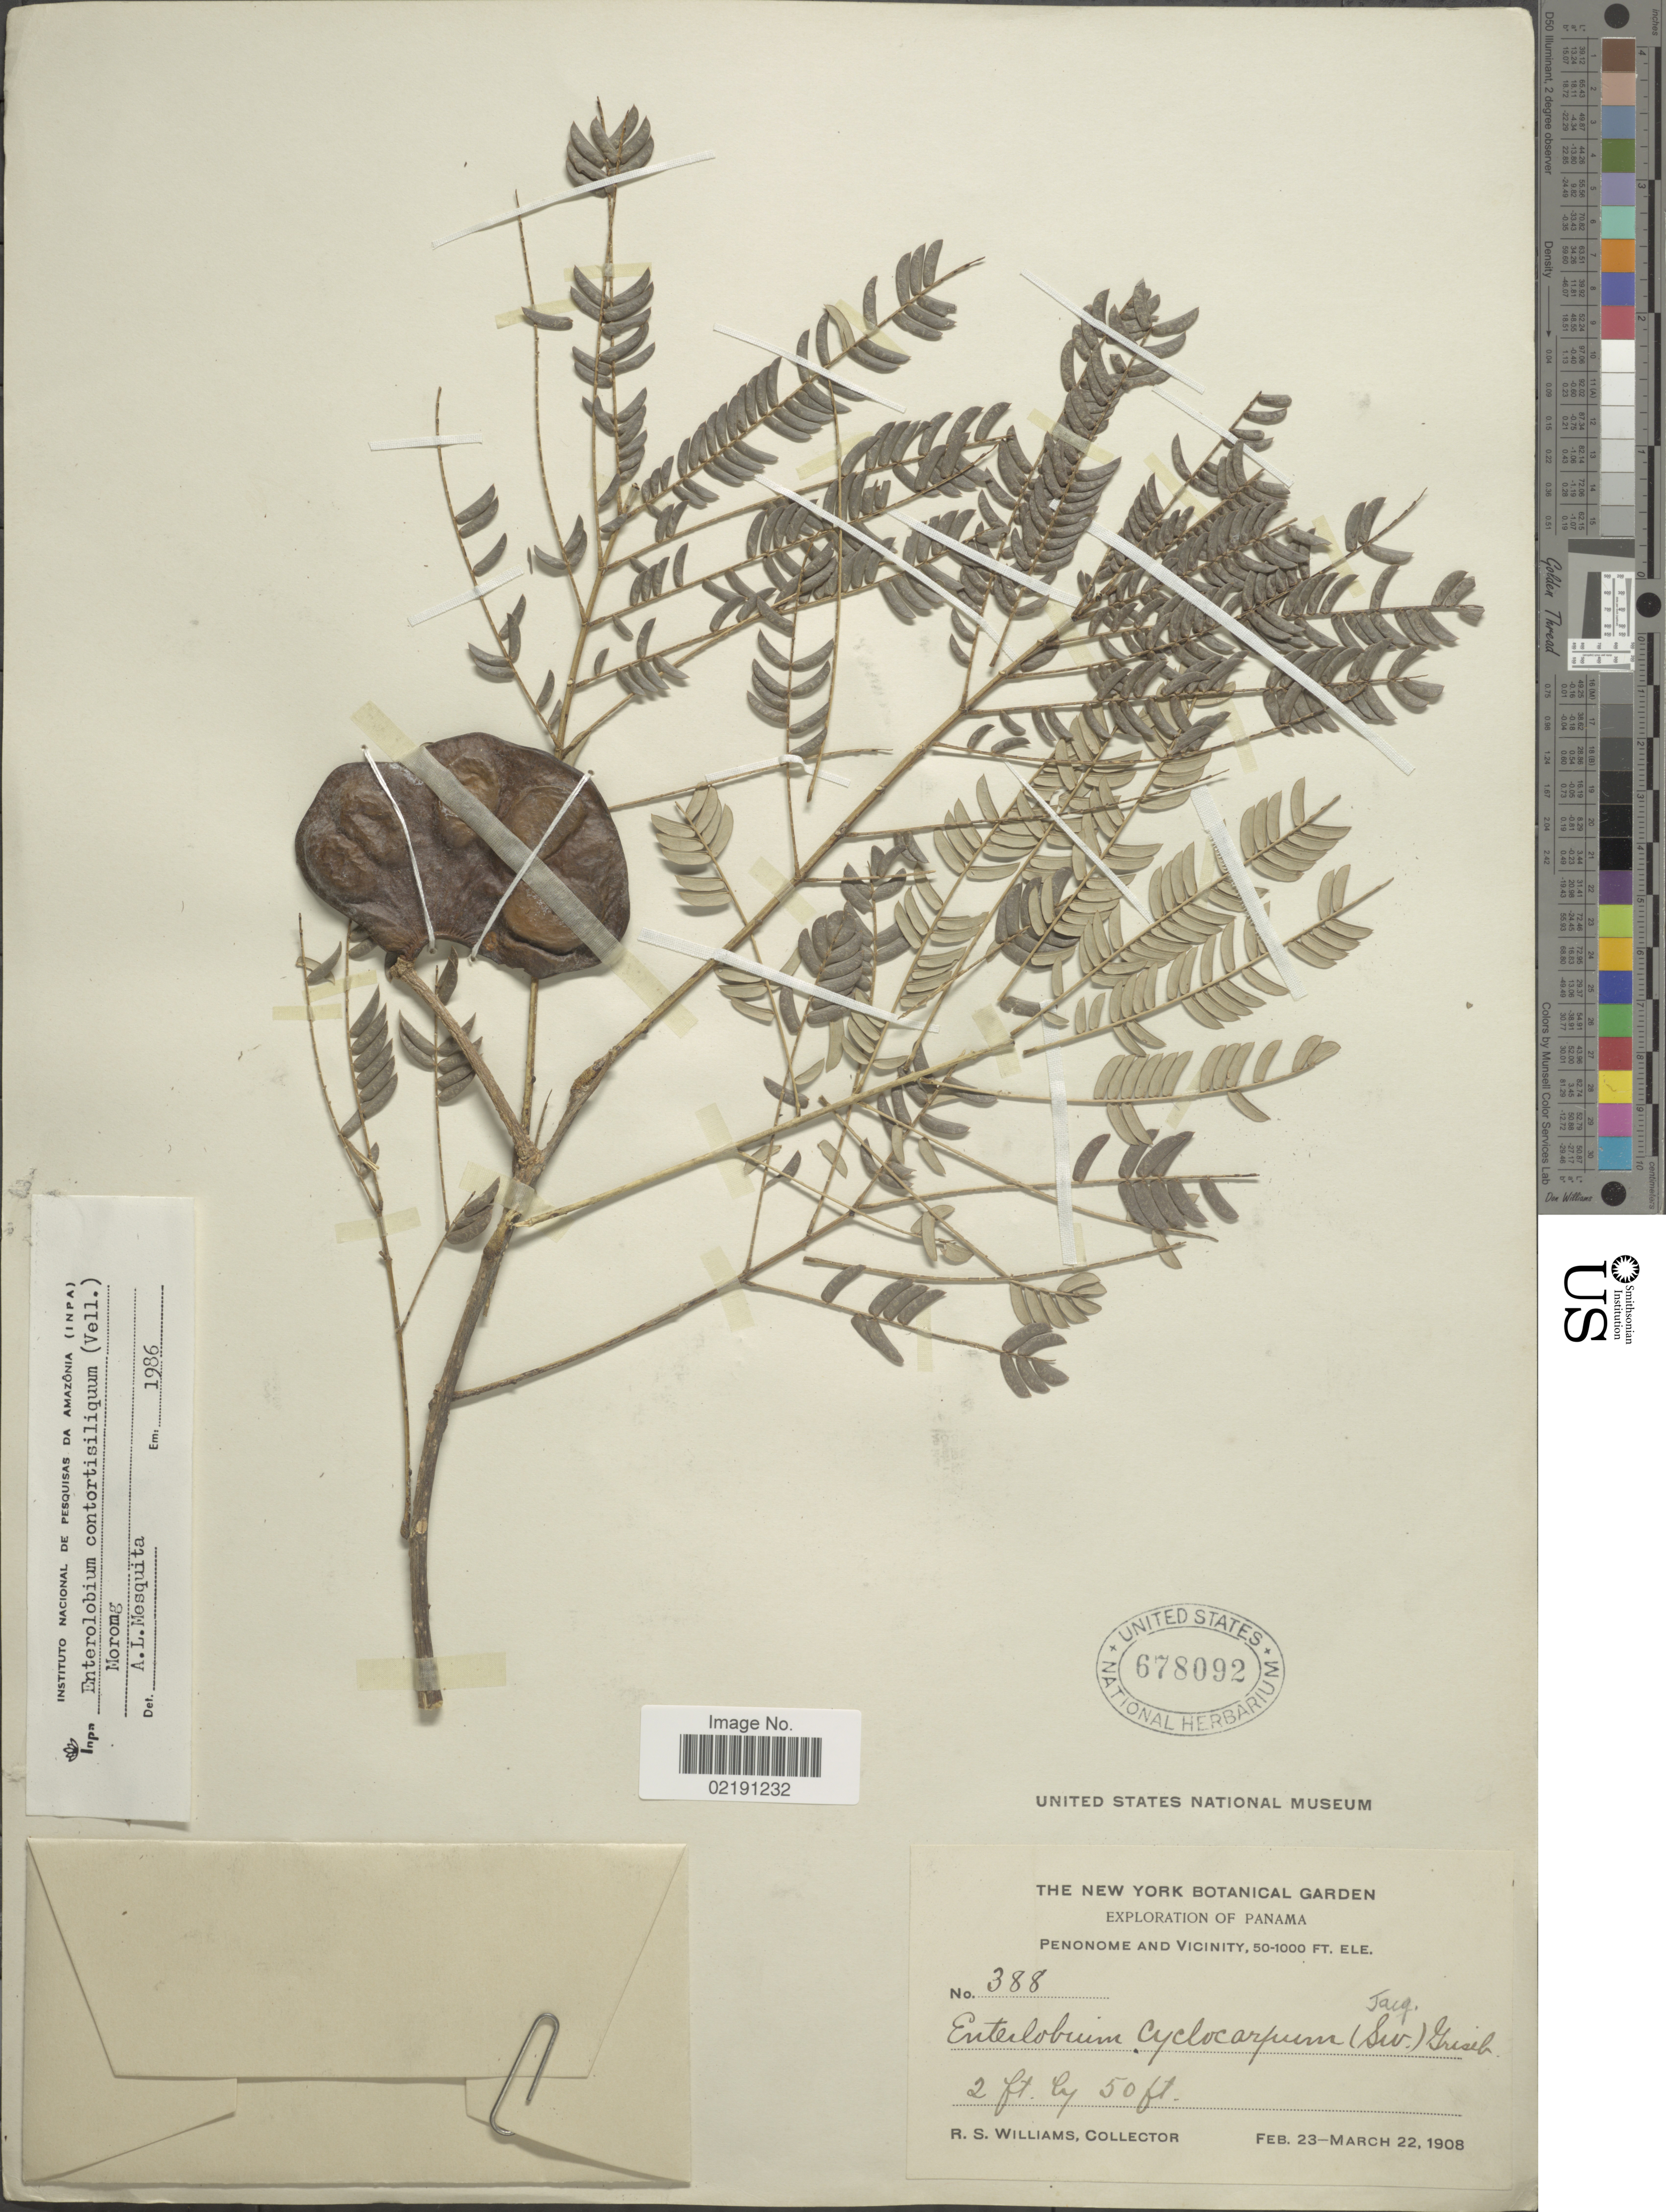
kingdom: Plantae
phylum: Tracheophyta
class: Magnoliopsida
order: Fabales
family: Fabaceae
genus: Enterolobium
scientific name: Enterolobium contortisiliquum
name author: (Vell.) Morong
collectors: R. S. Williams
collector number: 388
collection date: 1908-02-23/1908-03-22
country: Panama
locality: Panama. Penomone and Vicinity.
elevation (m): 15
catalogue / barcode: US 678092